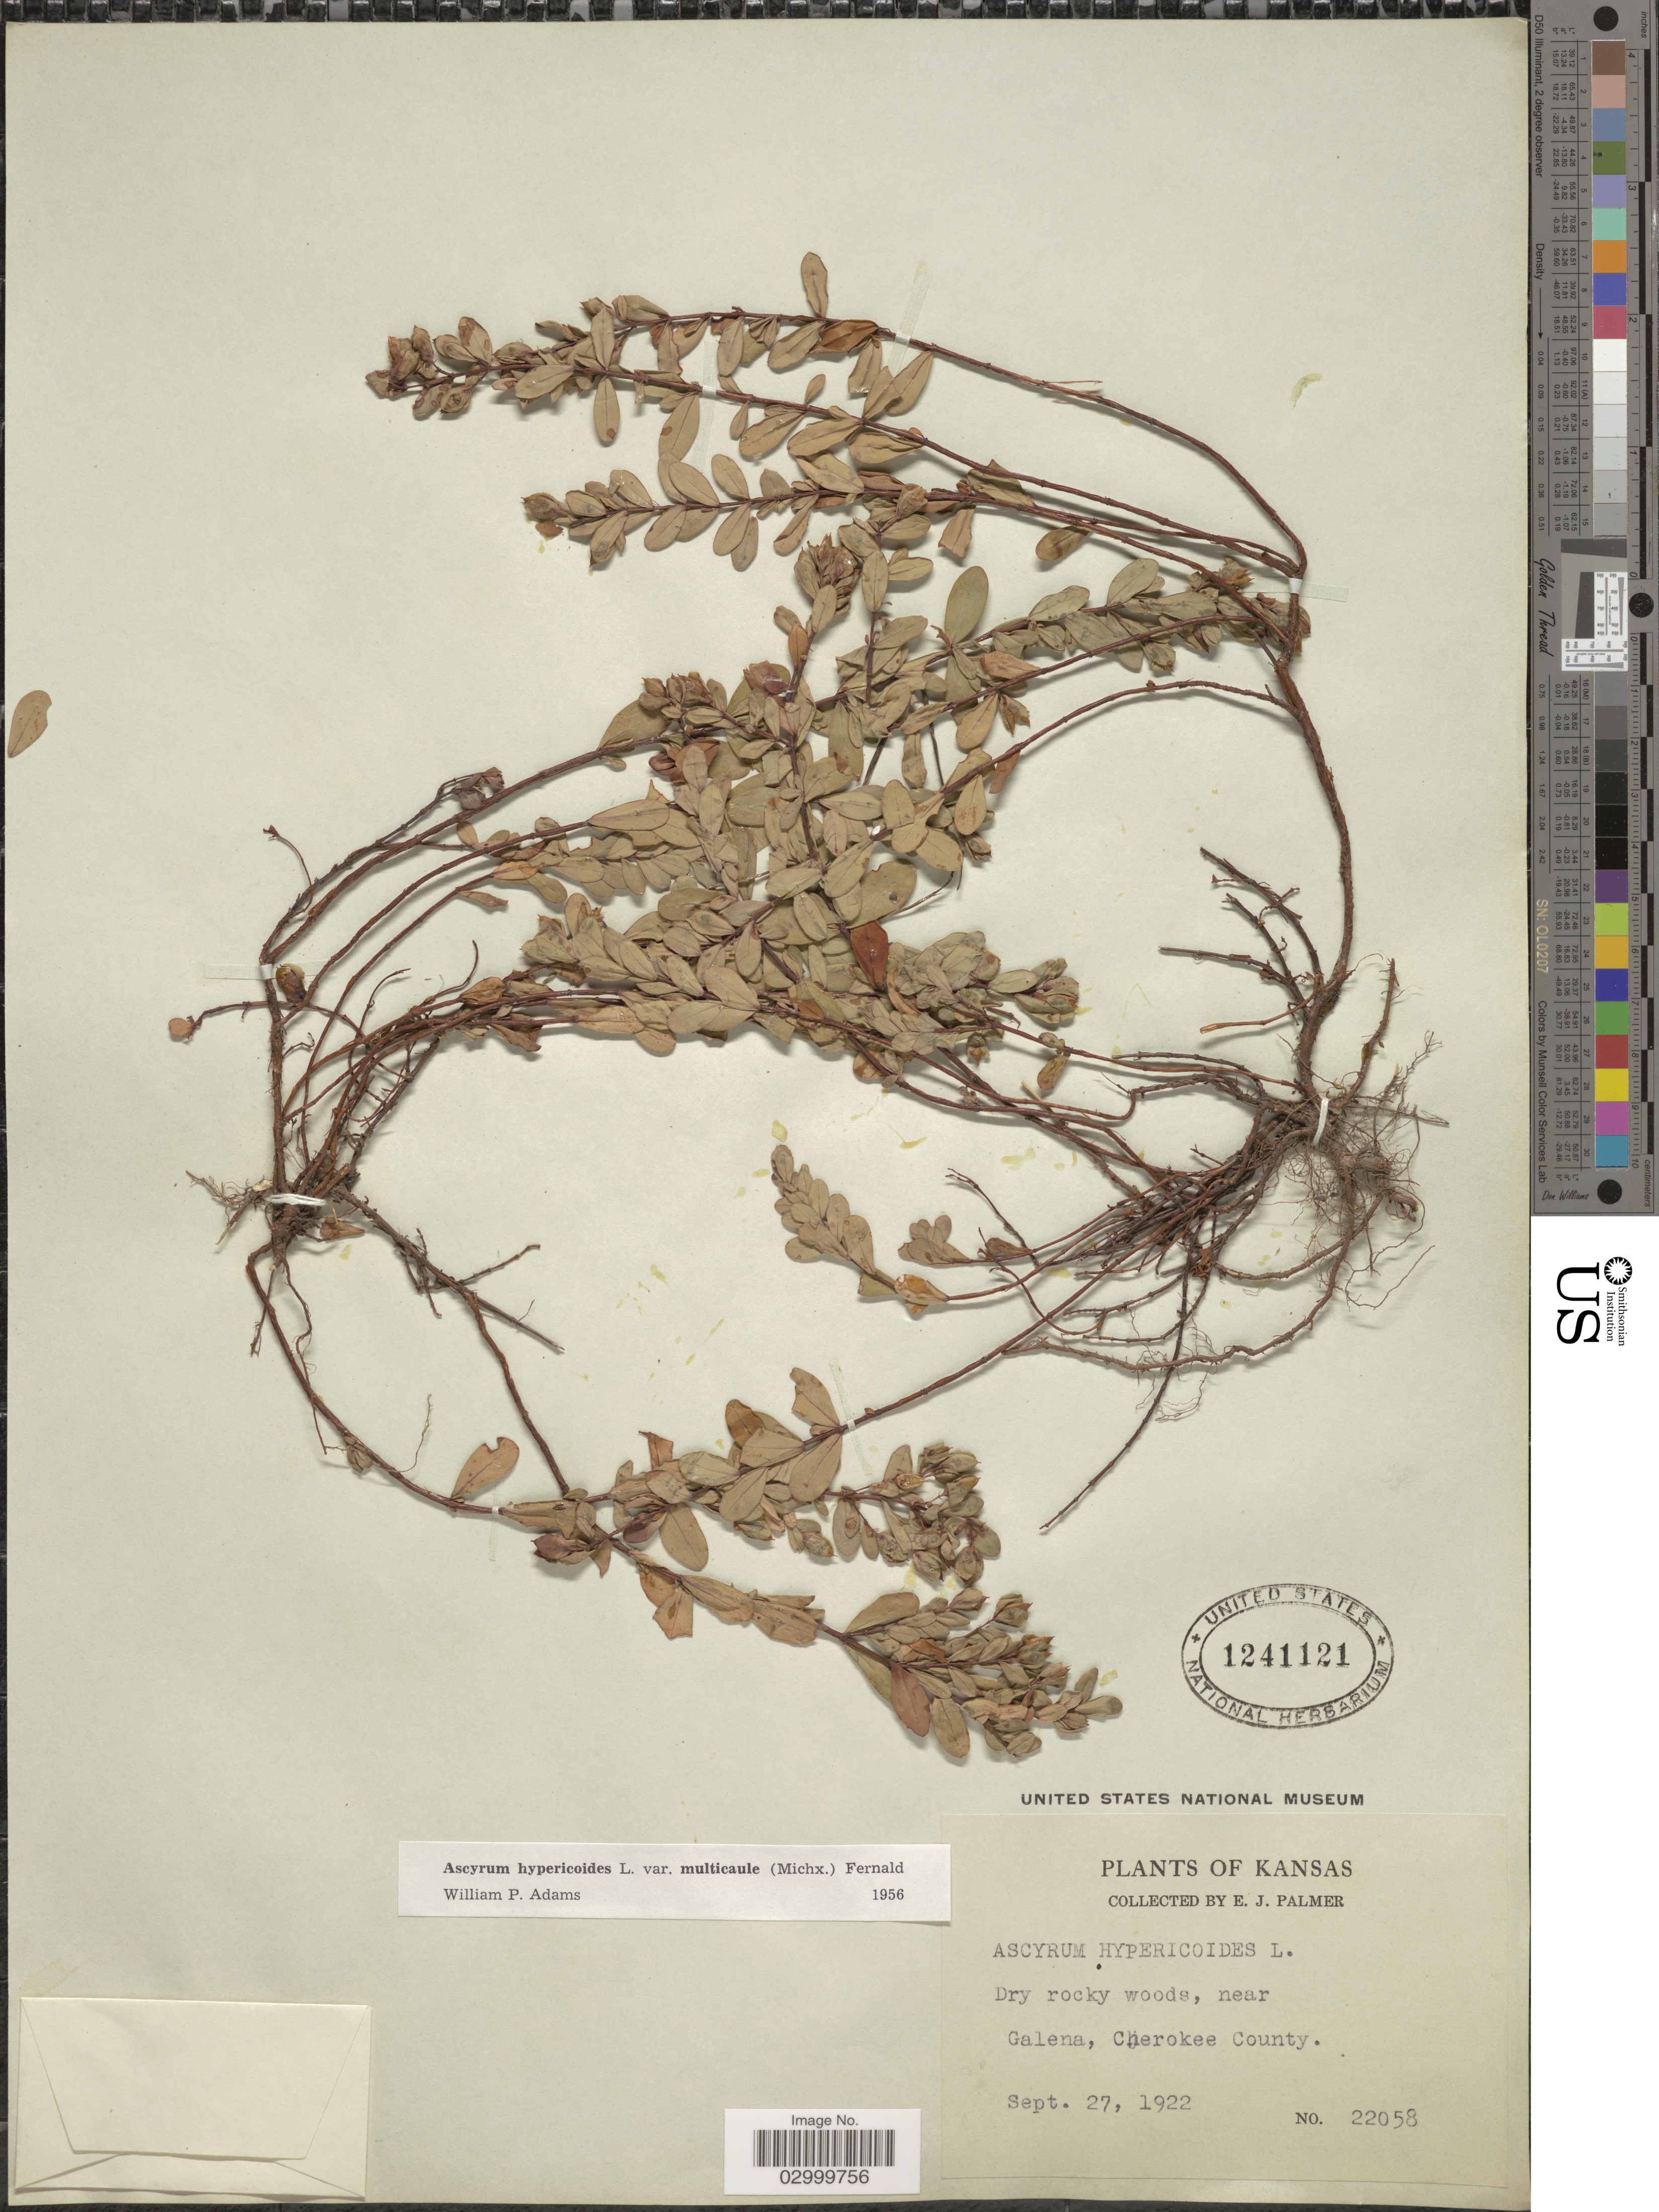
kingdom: Plantae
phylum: Tracheophyta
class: Magnoliopsida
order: Malpighiales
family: Hypericaceae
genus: Hypericum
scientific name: Hypericum stragulum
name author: W.P. Adams & N. Robson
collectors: E. J. Palmer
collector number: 22058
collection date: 1922-07-27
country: United States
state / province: Kansas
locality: Galena, Cherokee County.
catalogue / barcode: US 1241121